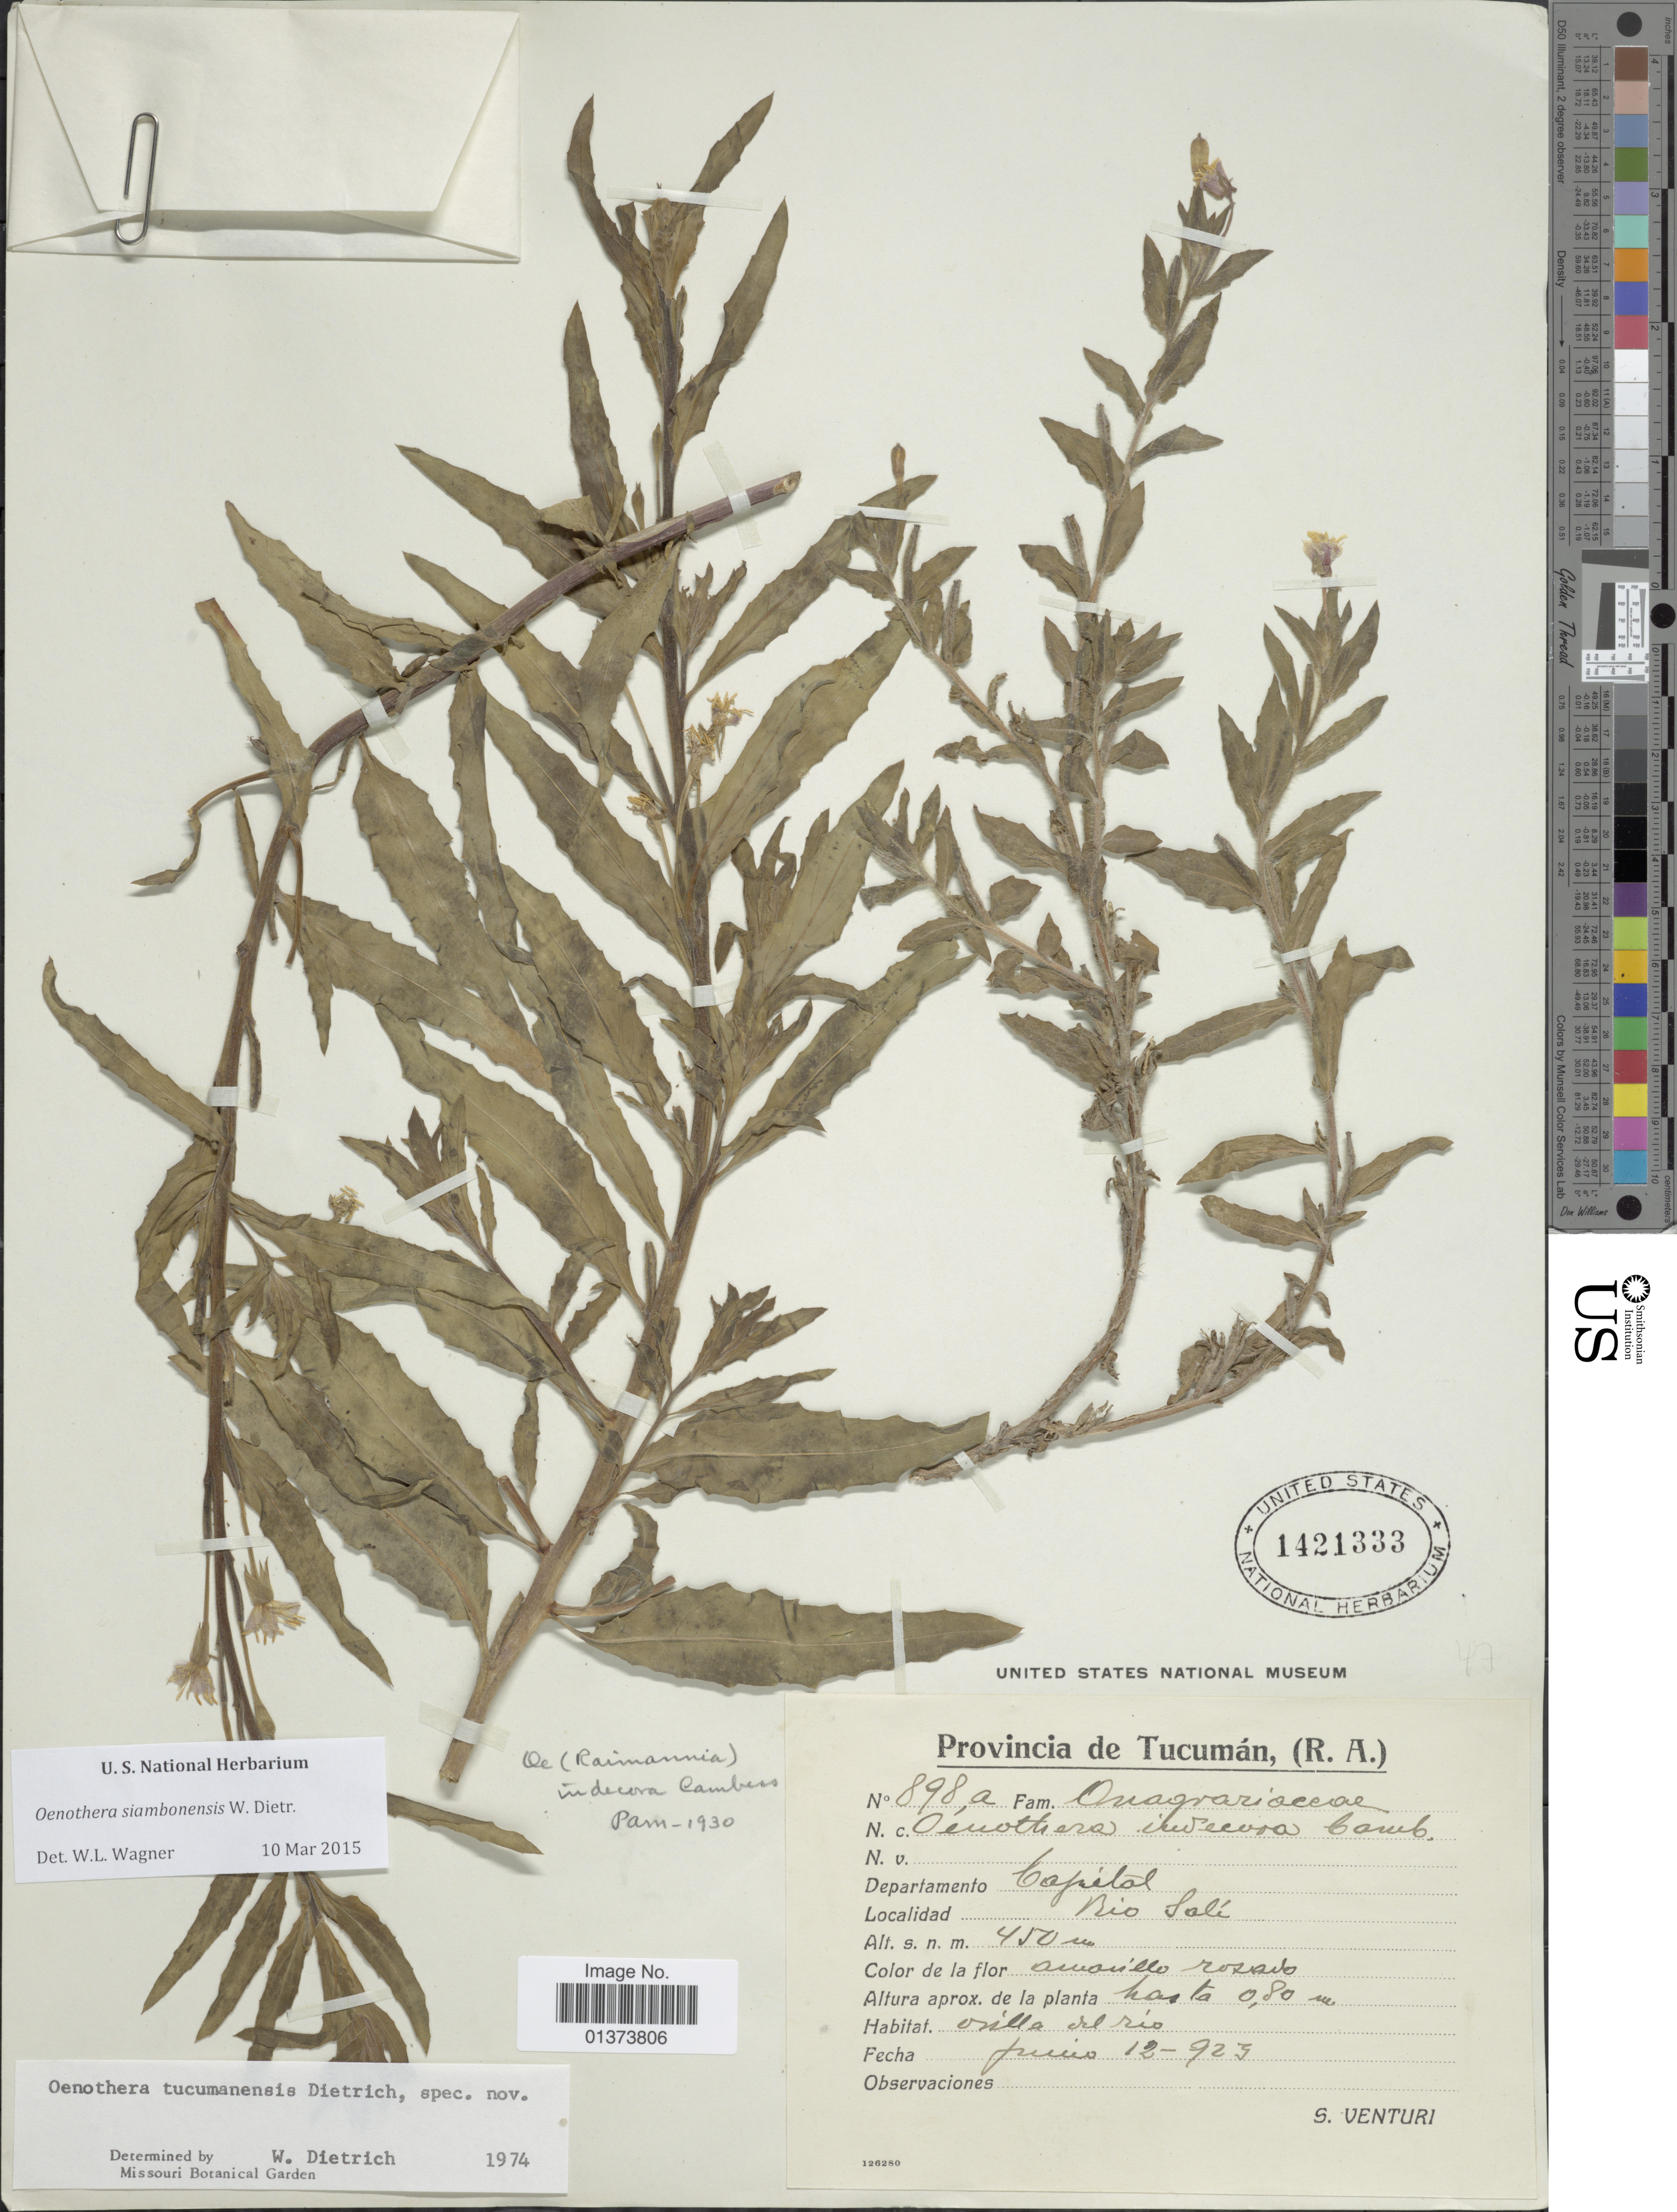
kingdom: Plantae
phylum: Tracheophyta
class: Magnoliopsida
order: Myrtales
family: Onagraceae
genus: Oenothera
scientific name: Oenothera siambonensis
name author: W. Dietr.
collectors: S. Venturi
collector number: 898a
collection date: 1923-06-12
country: Argentina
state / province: Tucuman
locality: Departamento Capital, rio Salí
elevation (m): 450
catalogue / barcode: US 1421333